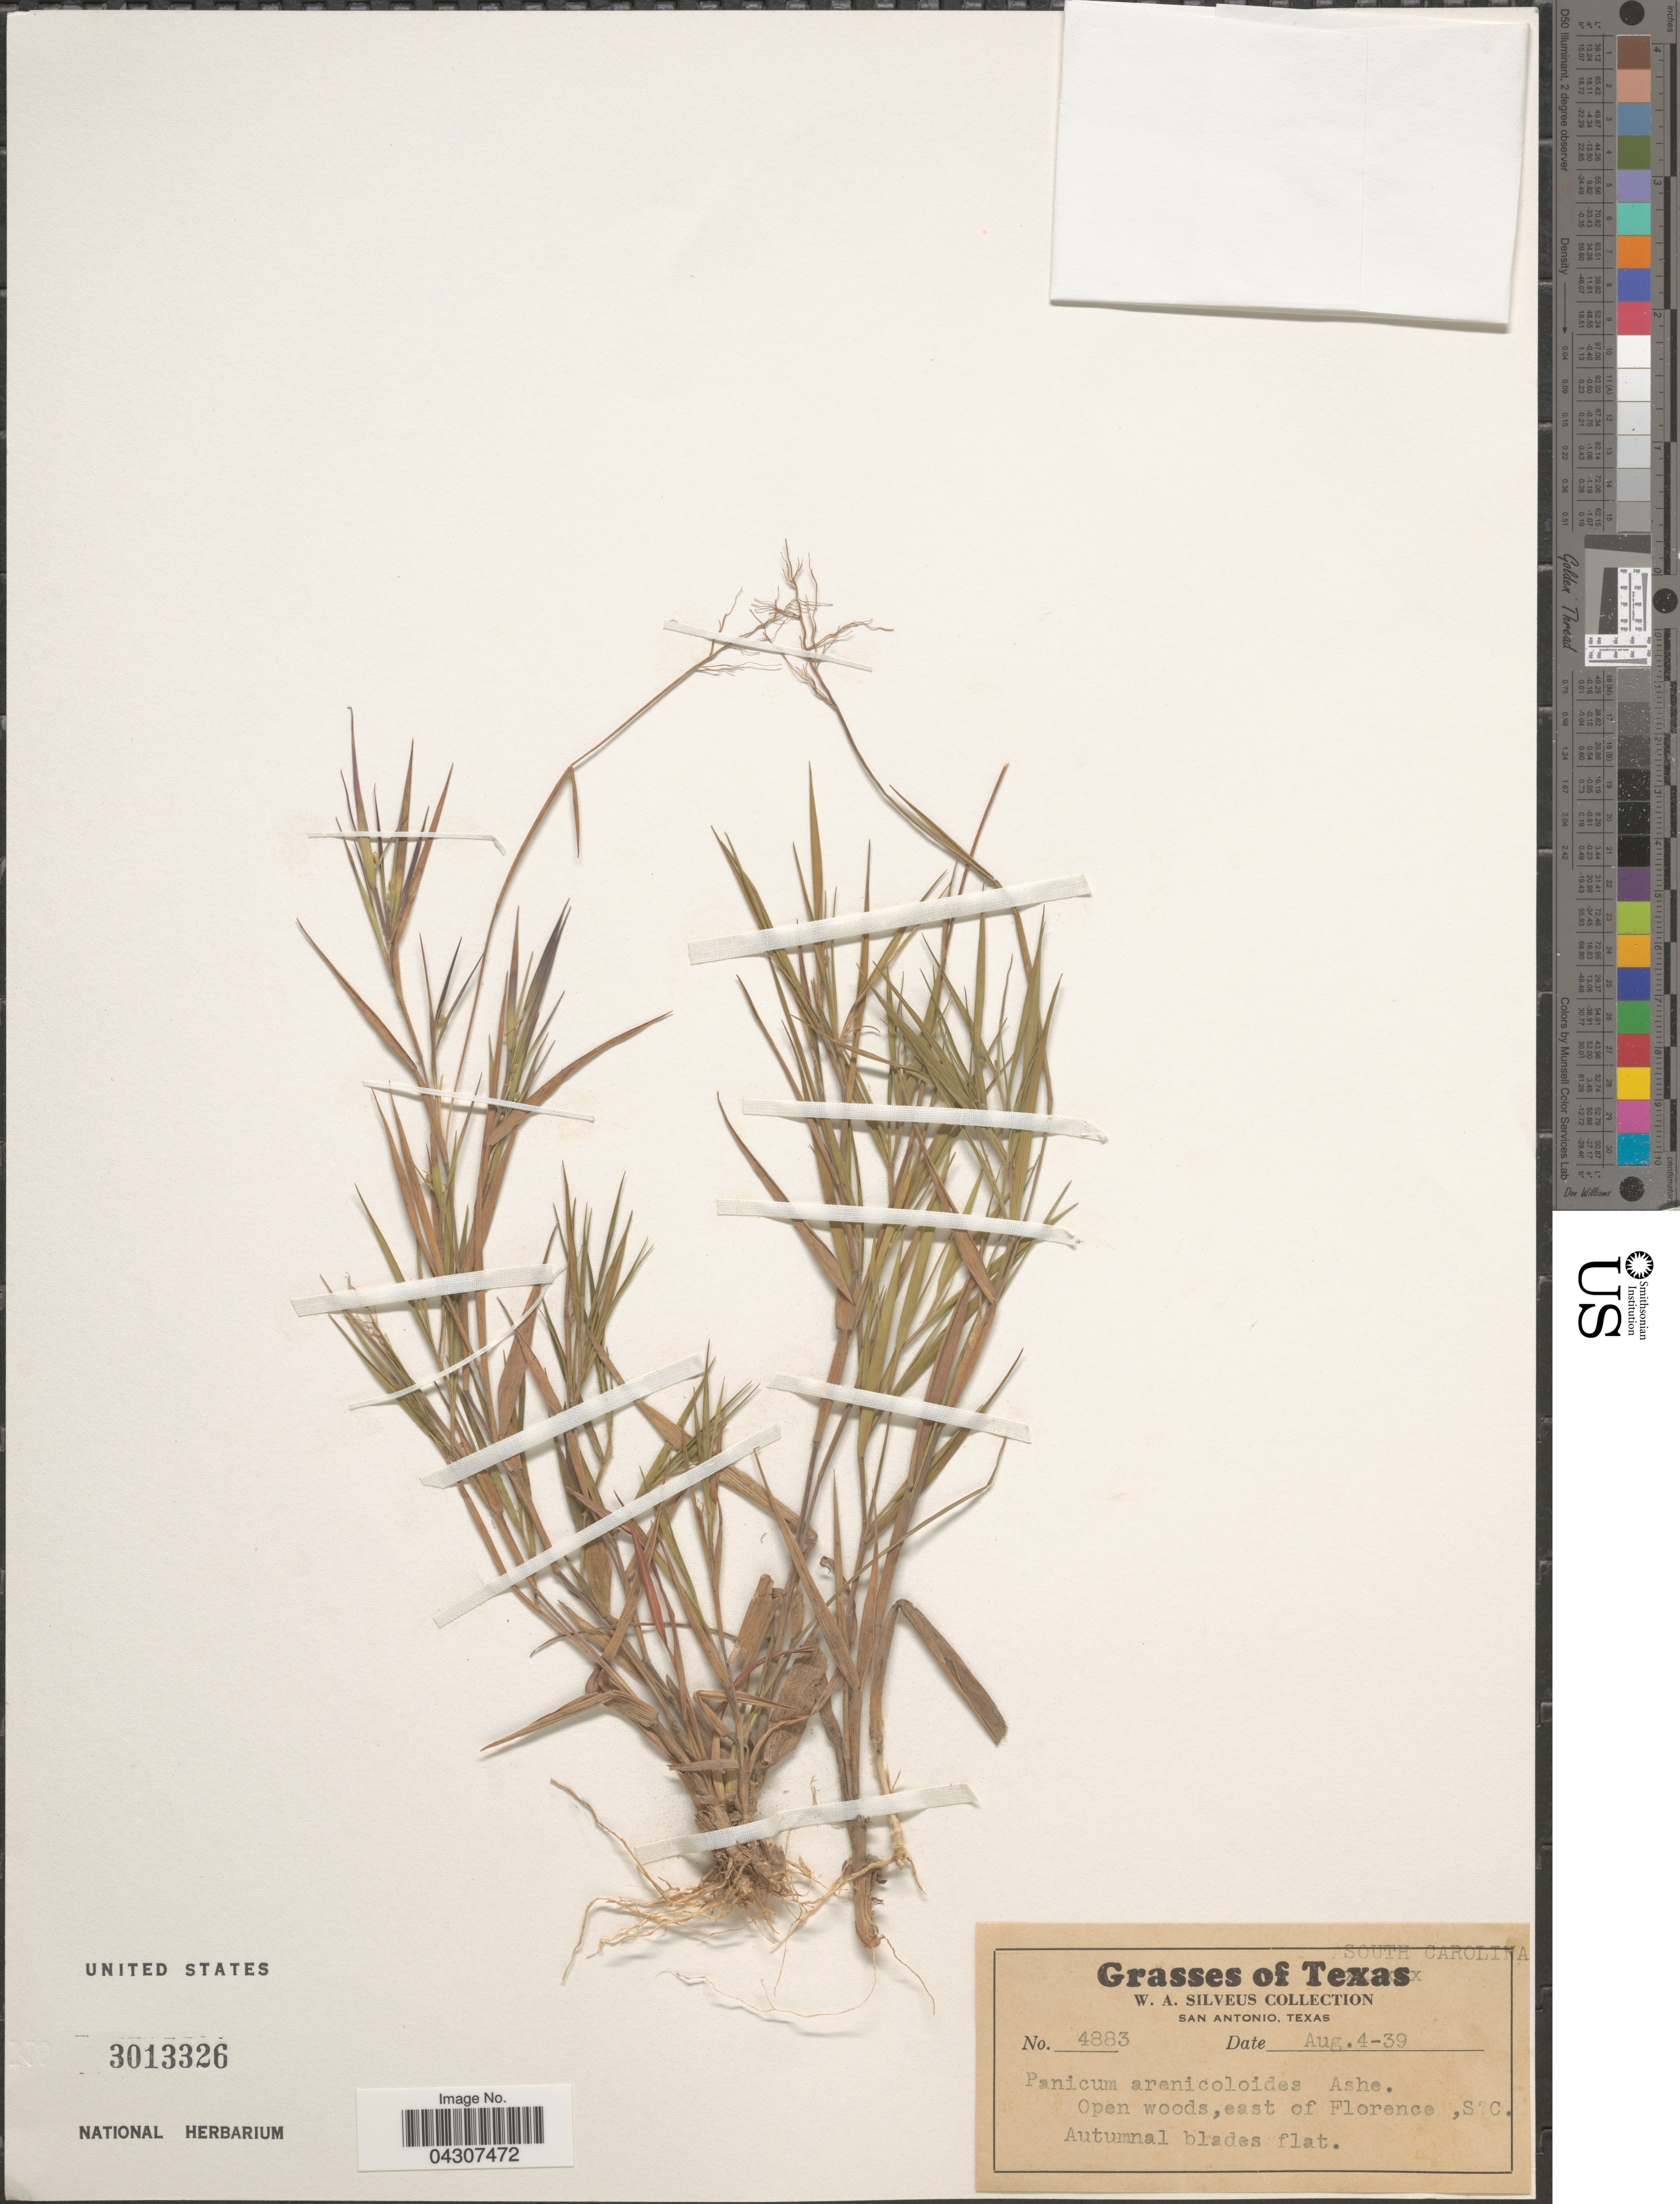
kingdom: Plantae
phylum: Tracheophyta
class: Liliopsida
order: Poales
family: Poaceae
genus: Dichanthelium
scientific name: Dichanthelium aciculare var. ramosum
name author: (Griseb.) Davidse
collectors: W. Silveus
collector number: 4883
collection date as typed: Transcribed d/m/y: 4/8/39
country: United States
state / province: South Carolina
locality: Open woods, east of Florence.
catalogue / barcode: US 3013326